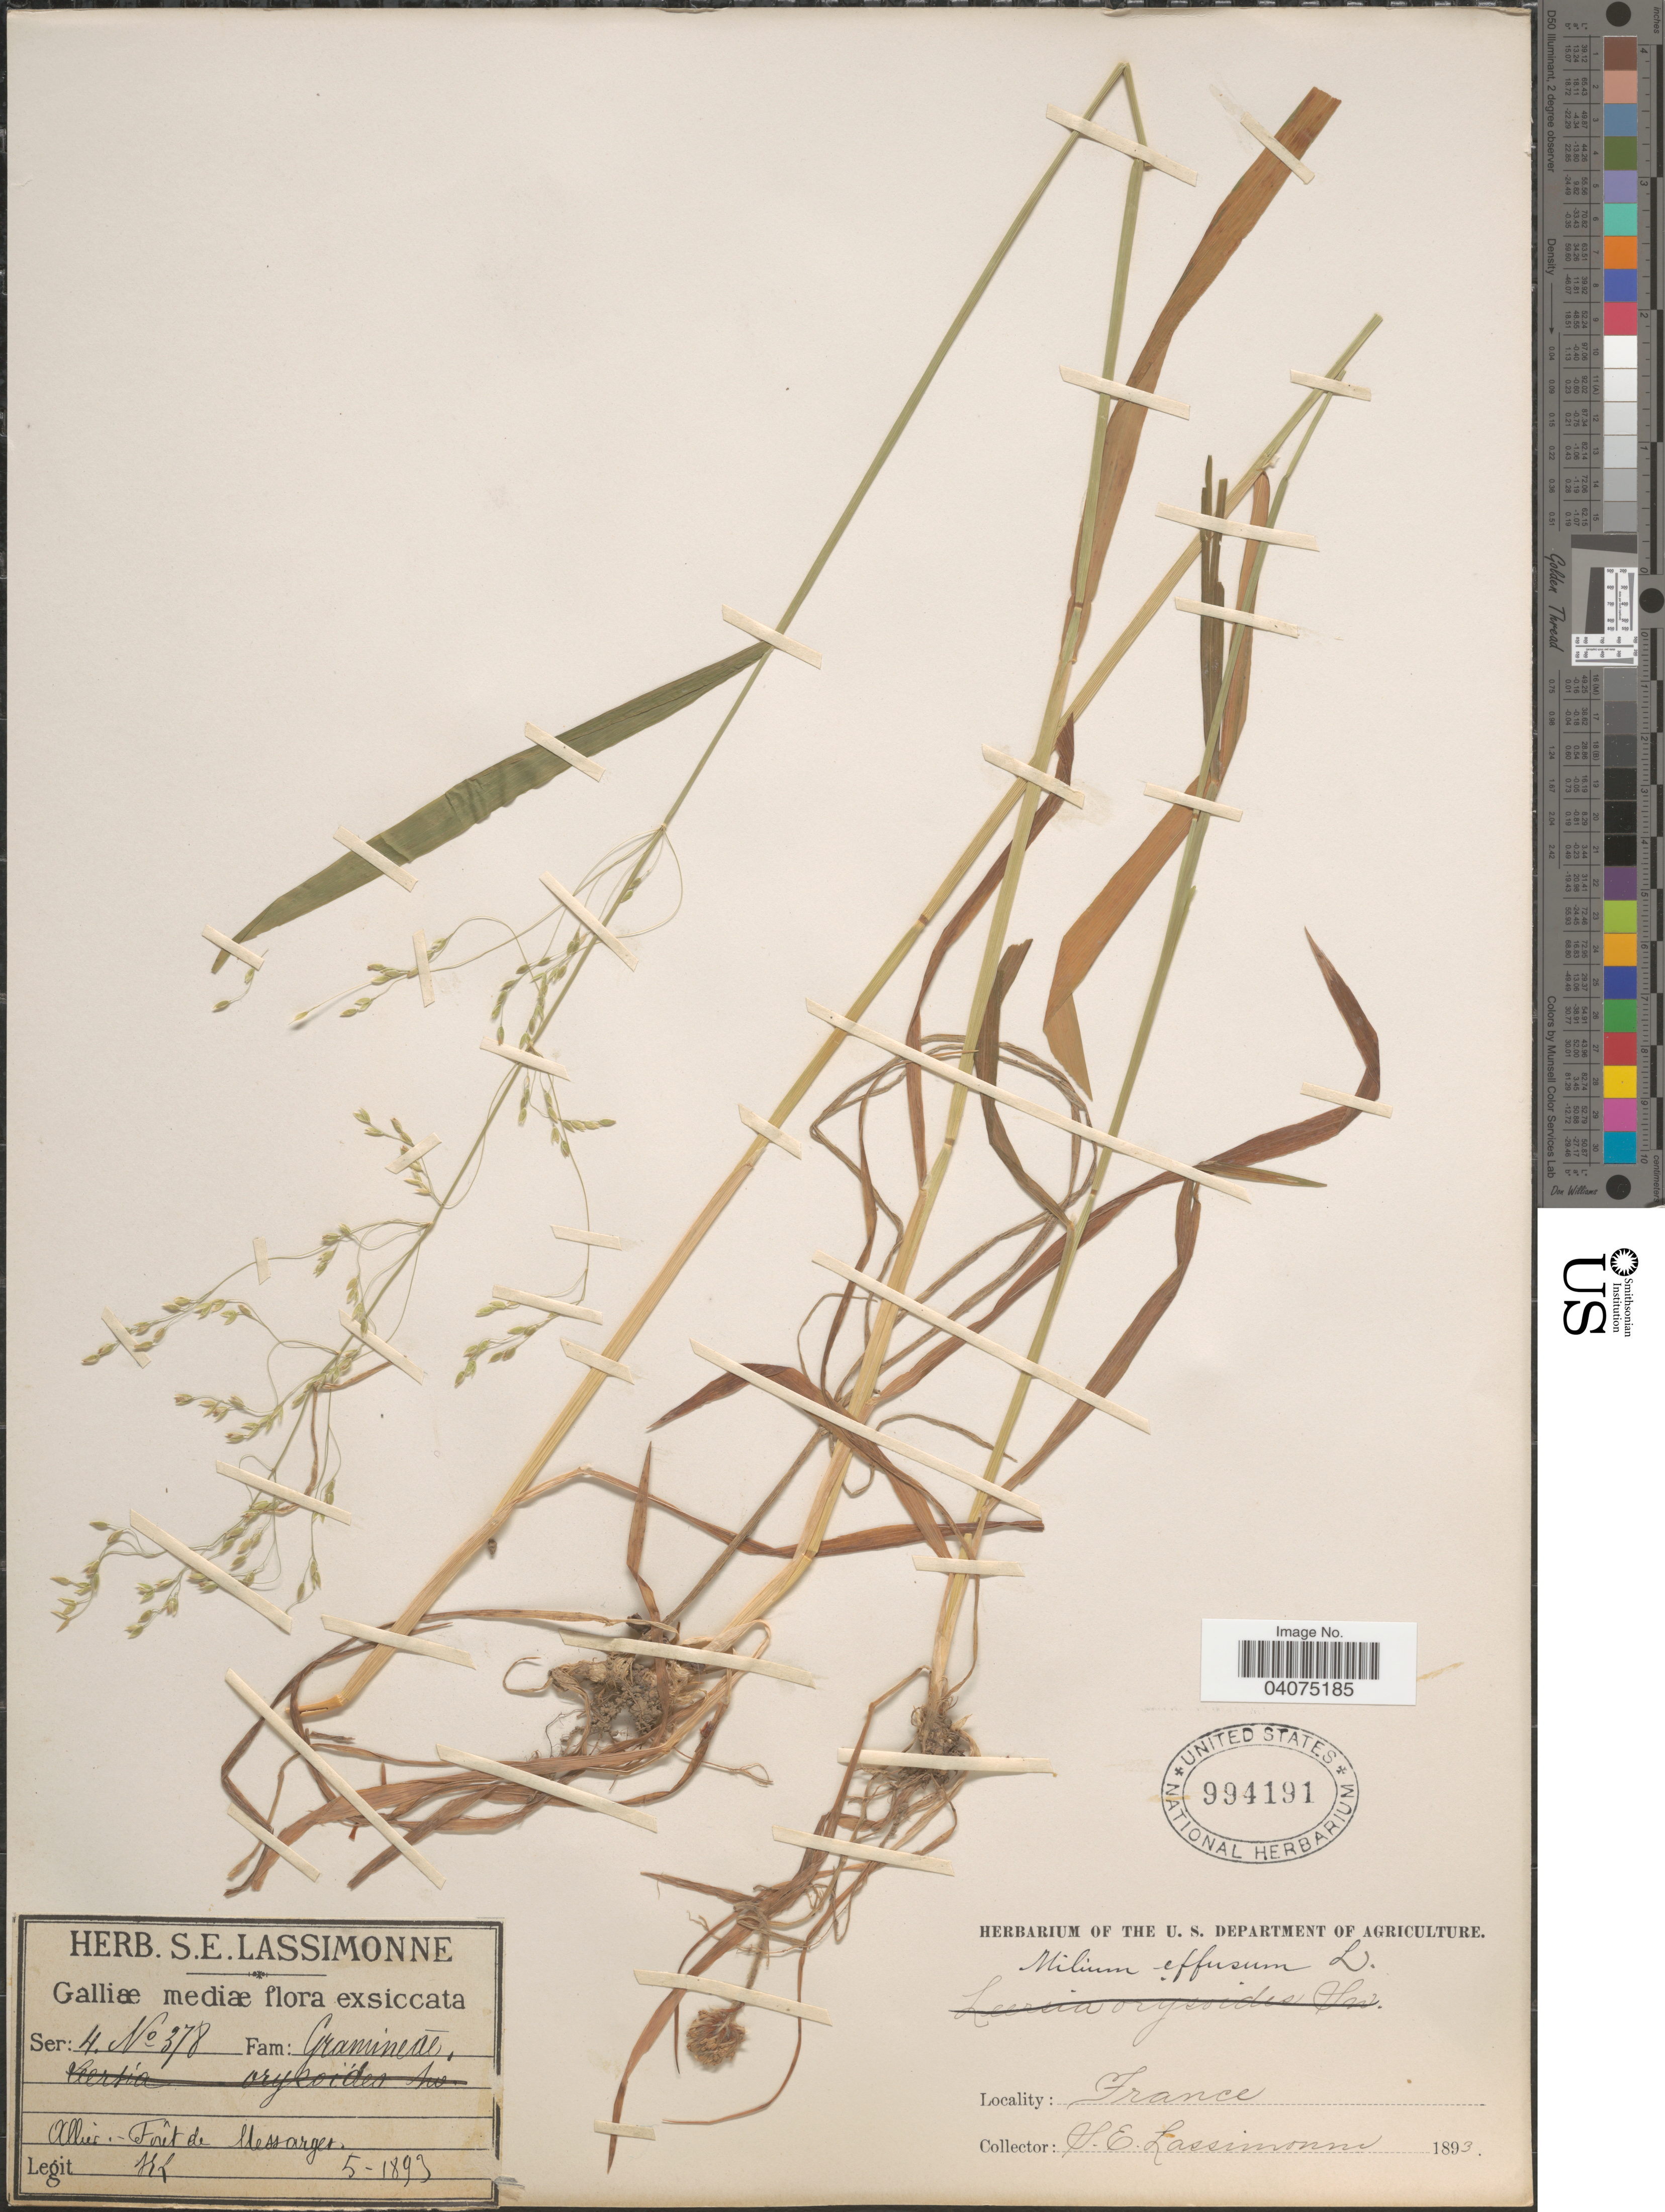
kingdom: Plantae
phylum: Tracheophyta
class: Liliopsida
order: Poales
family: Poaceae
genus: Milium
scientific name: Milium effusum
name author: L.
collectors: S. Lassimonne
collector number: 378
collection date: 1893-05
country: France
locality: Galliæ mediæ. Allier - Forêt de Nessarger.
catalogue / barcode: US 994191